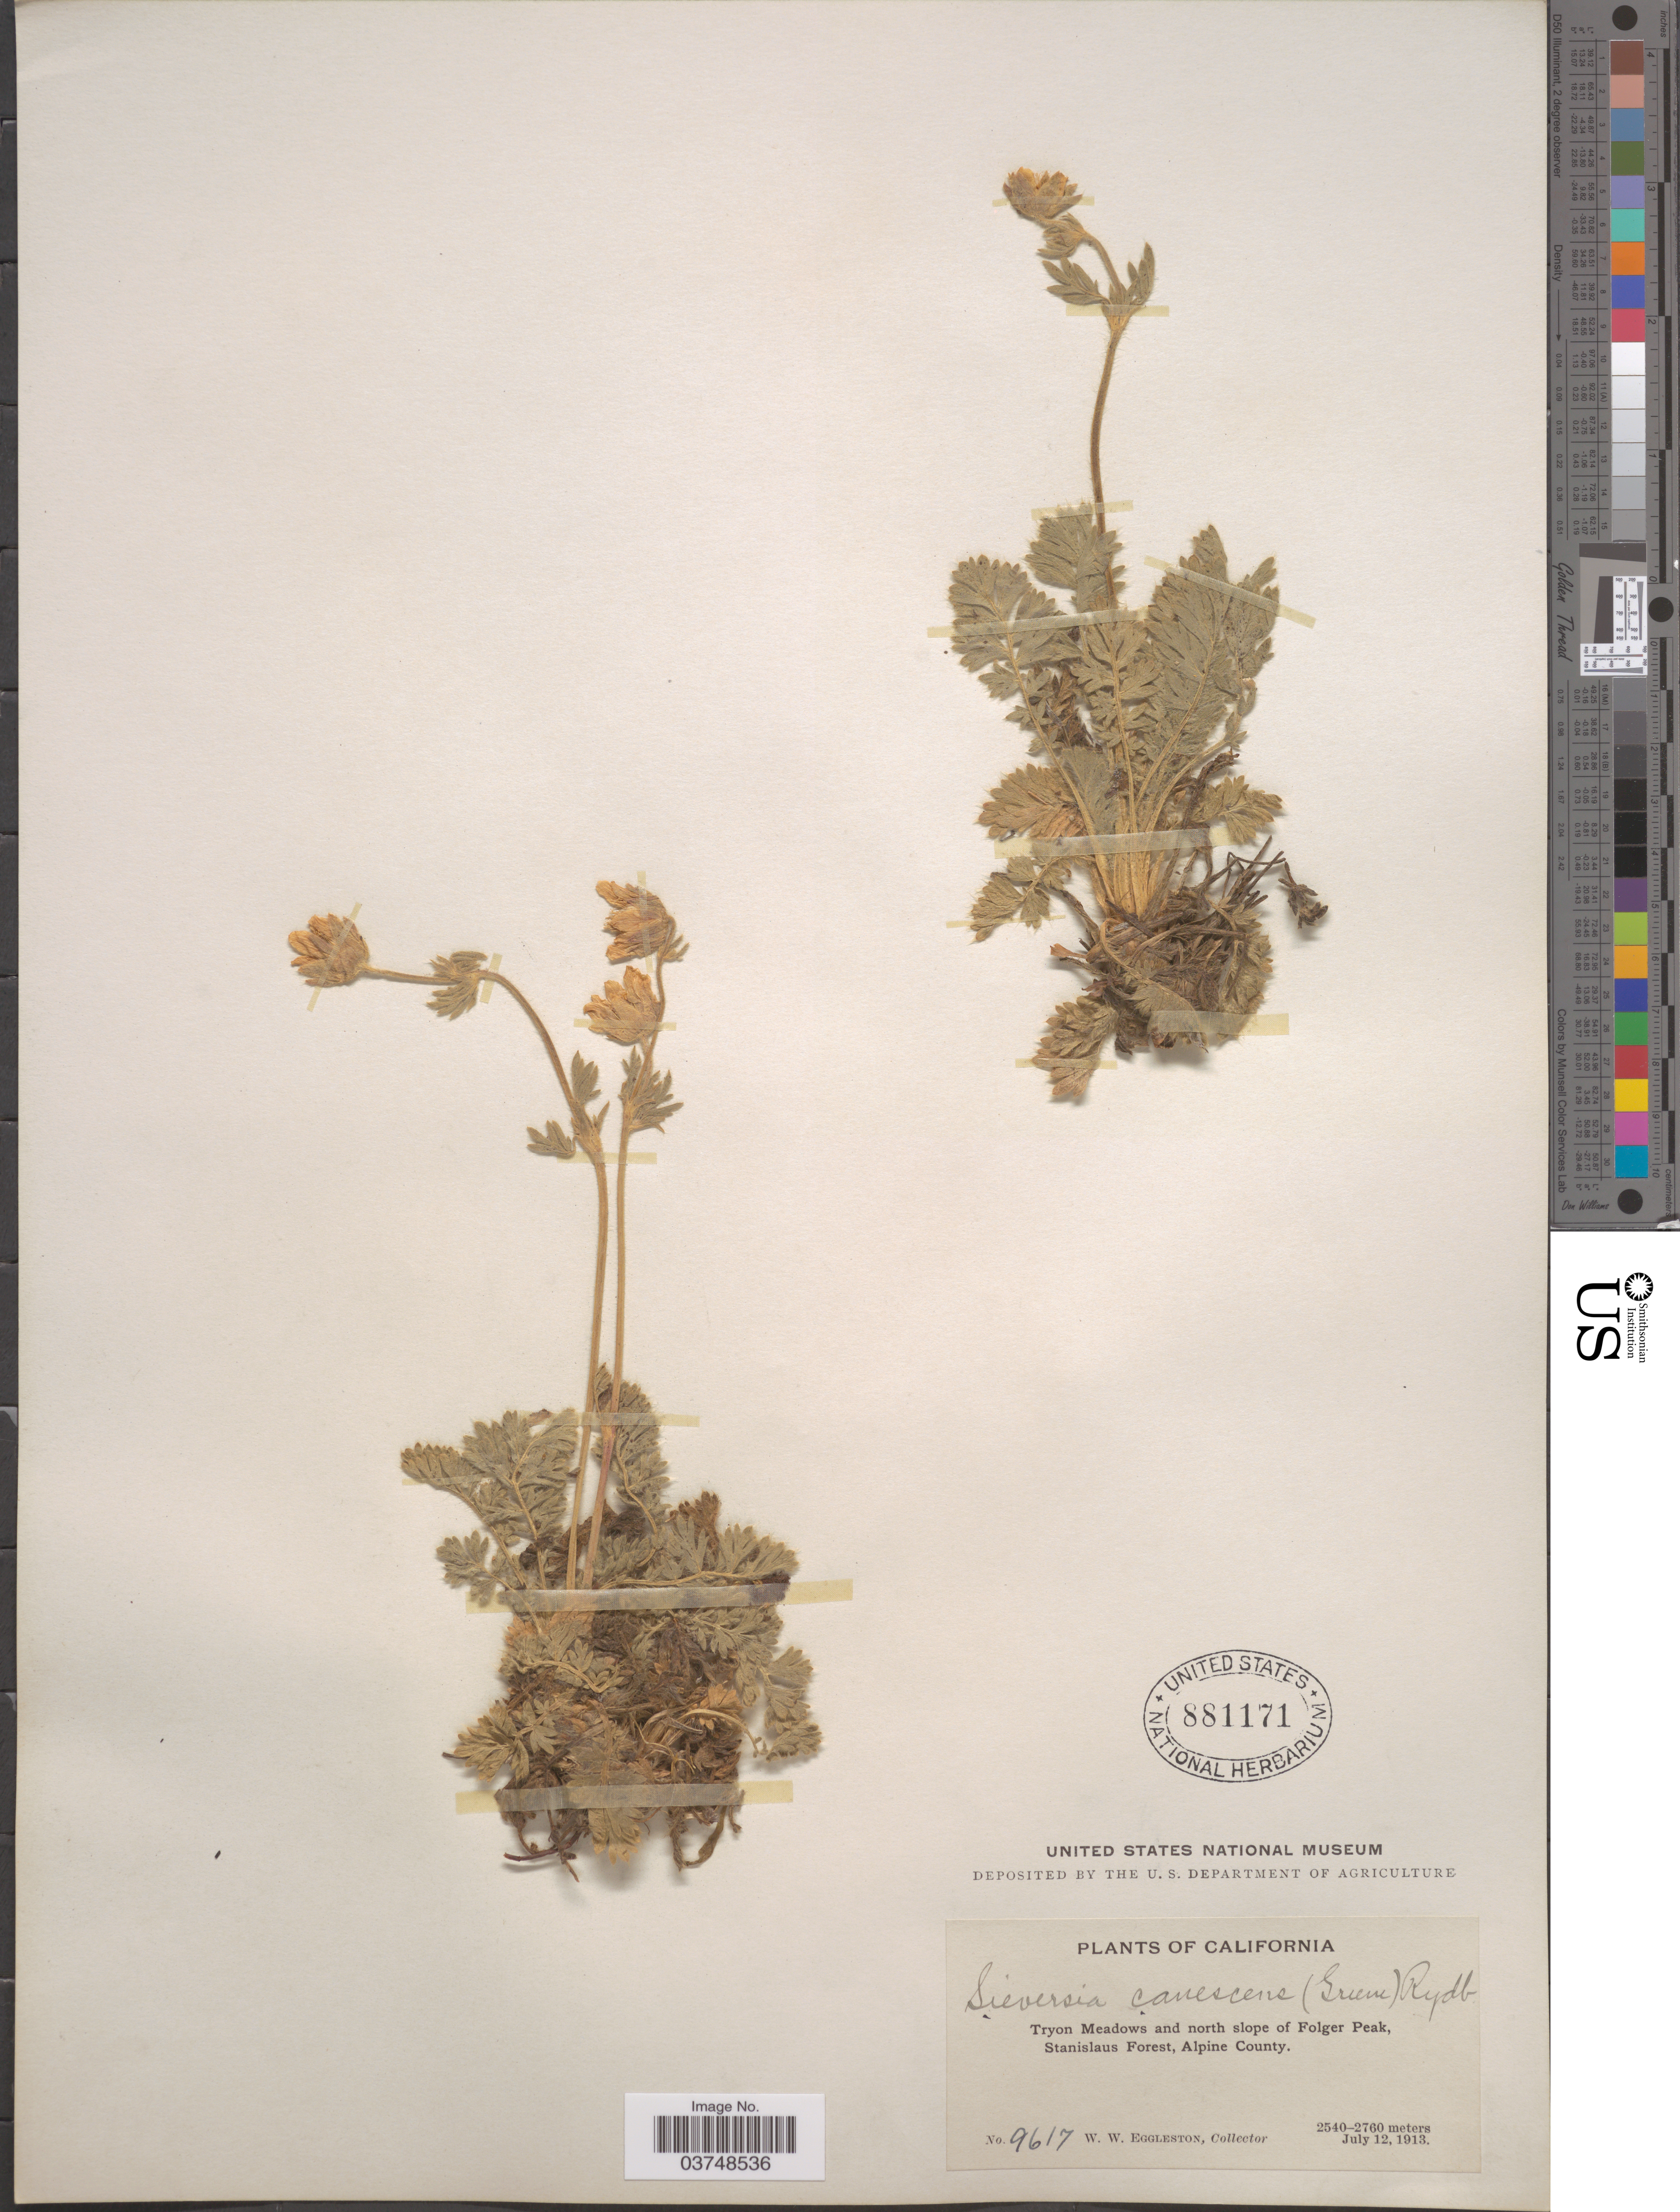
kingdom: Plantae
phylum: Tracheophyta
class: Magnoliopsida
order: Rosales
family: Rosaceae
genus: Geum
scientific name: Geum triflorum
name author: Pursh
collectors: W. W. Eggleston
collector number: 9617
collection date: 1913-07-12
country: United States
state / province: California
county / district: Alpine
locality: Tryon Meadows and north slope of Folger Peak, Stanislaus Forest, Alpine County.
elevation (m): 2540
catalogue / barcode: US 881171